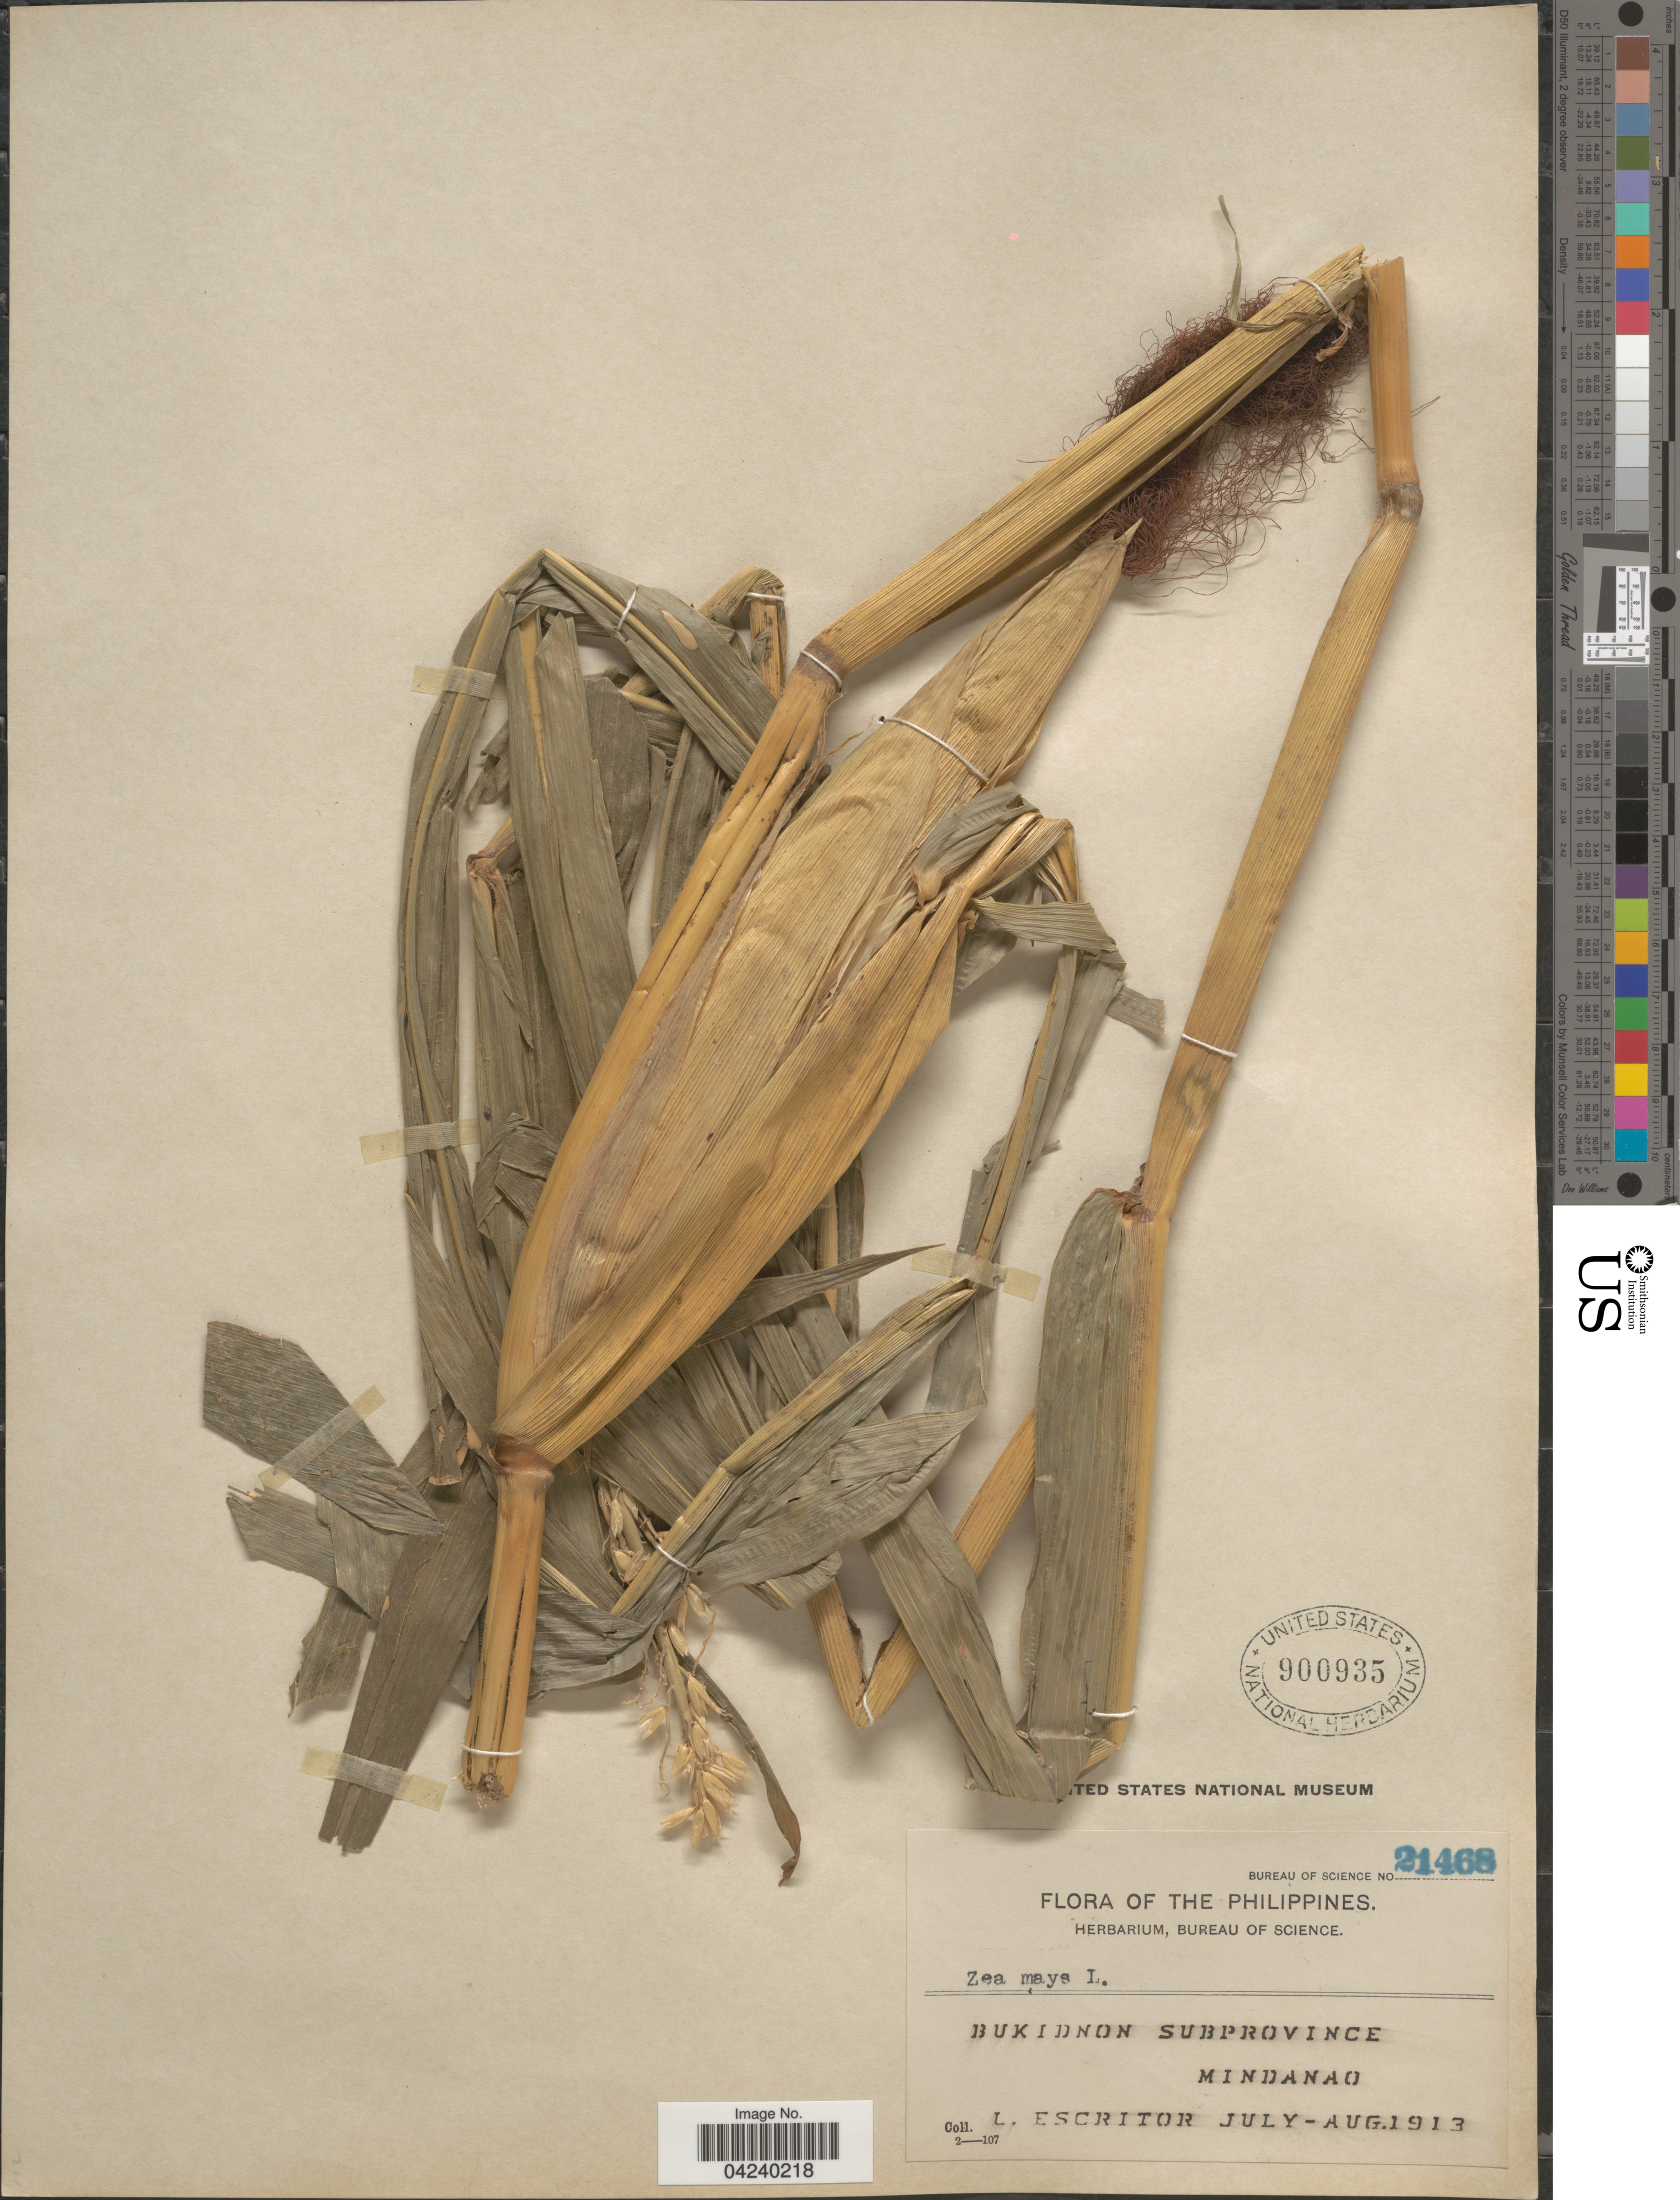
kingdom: Plantae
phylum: Tracheophyta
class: Liliopsida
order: Poales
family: Poaceae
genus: Zea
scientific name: Zea mays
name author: L.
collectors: L. Escritor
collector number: Bureau of Science 21468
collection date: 1913-07/1913-08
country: Philippines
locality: Bukidnon Subprovince. Mindanao.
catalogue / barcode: US 900935